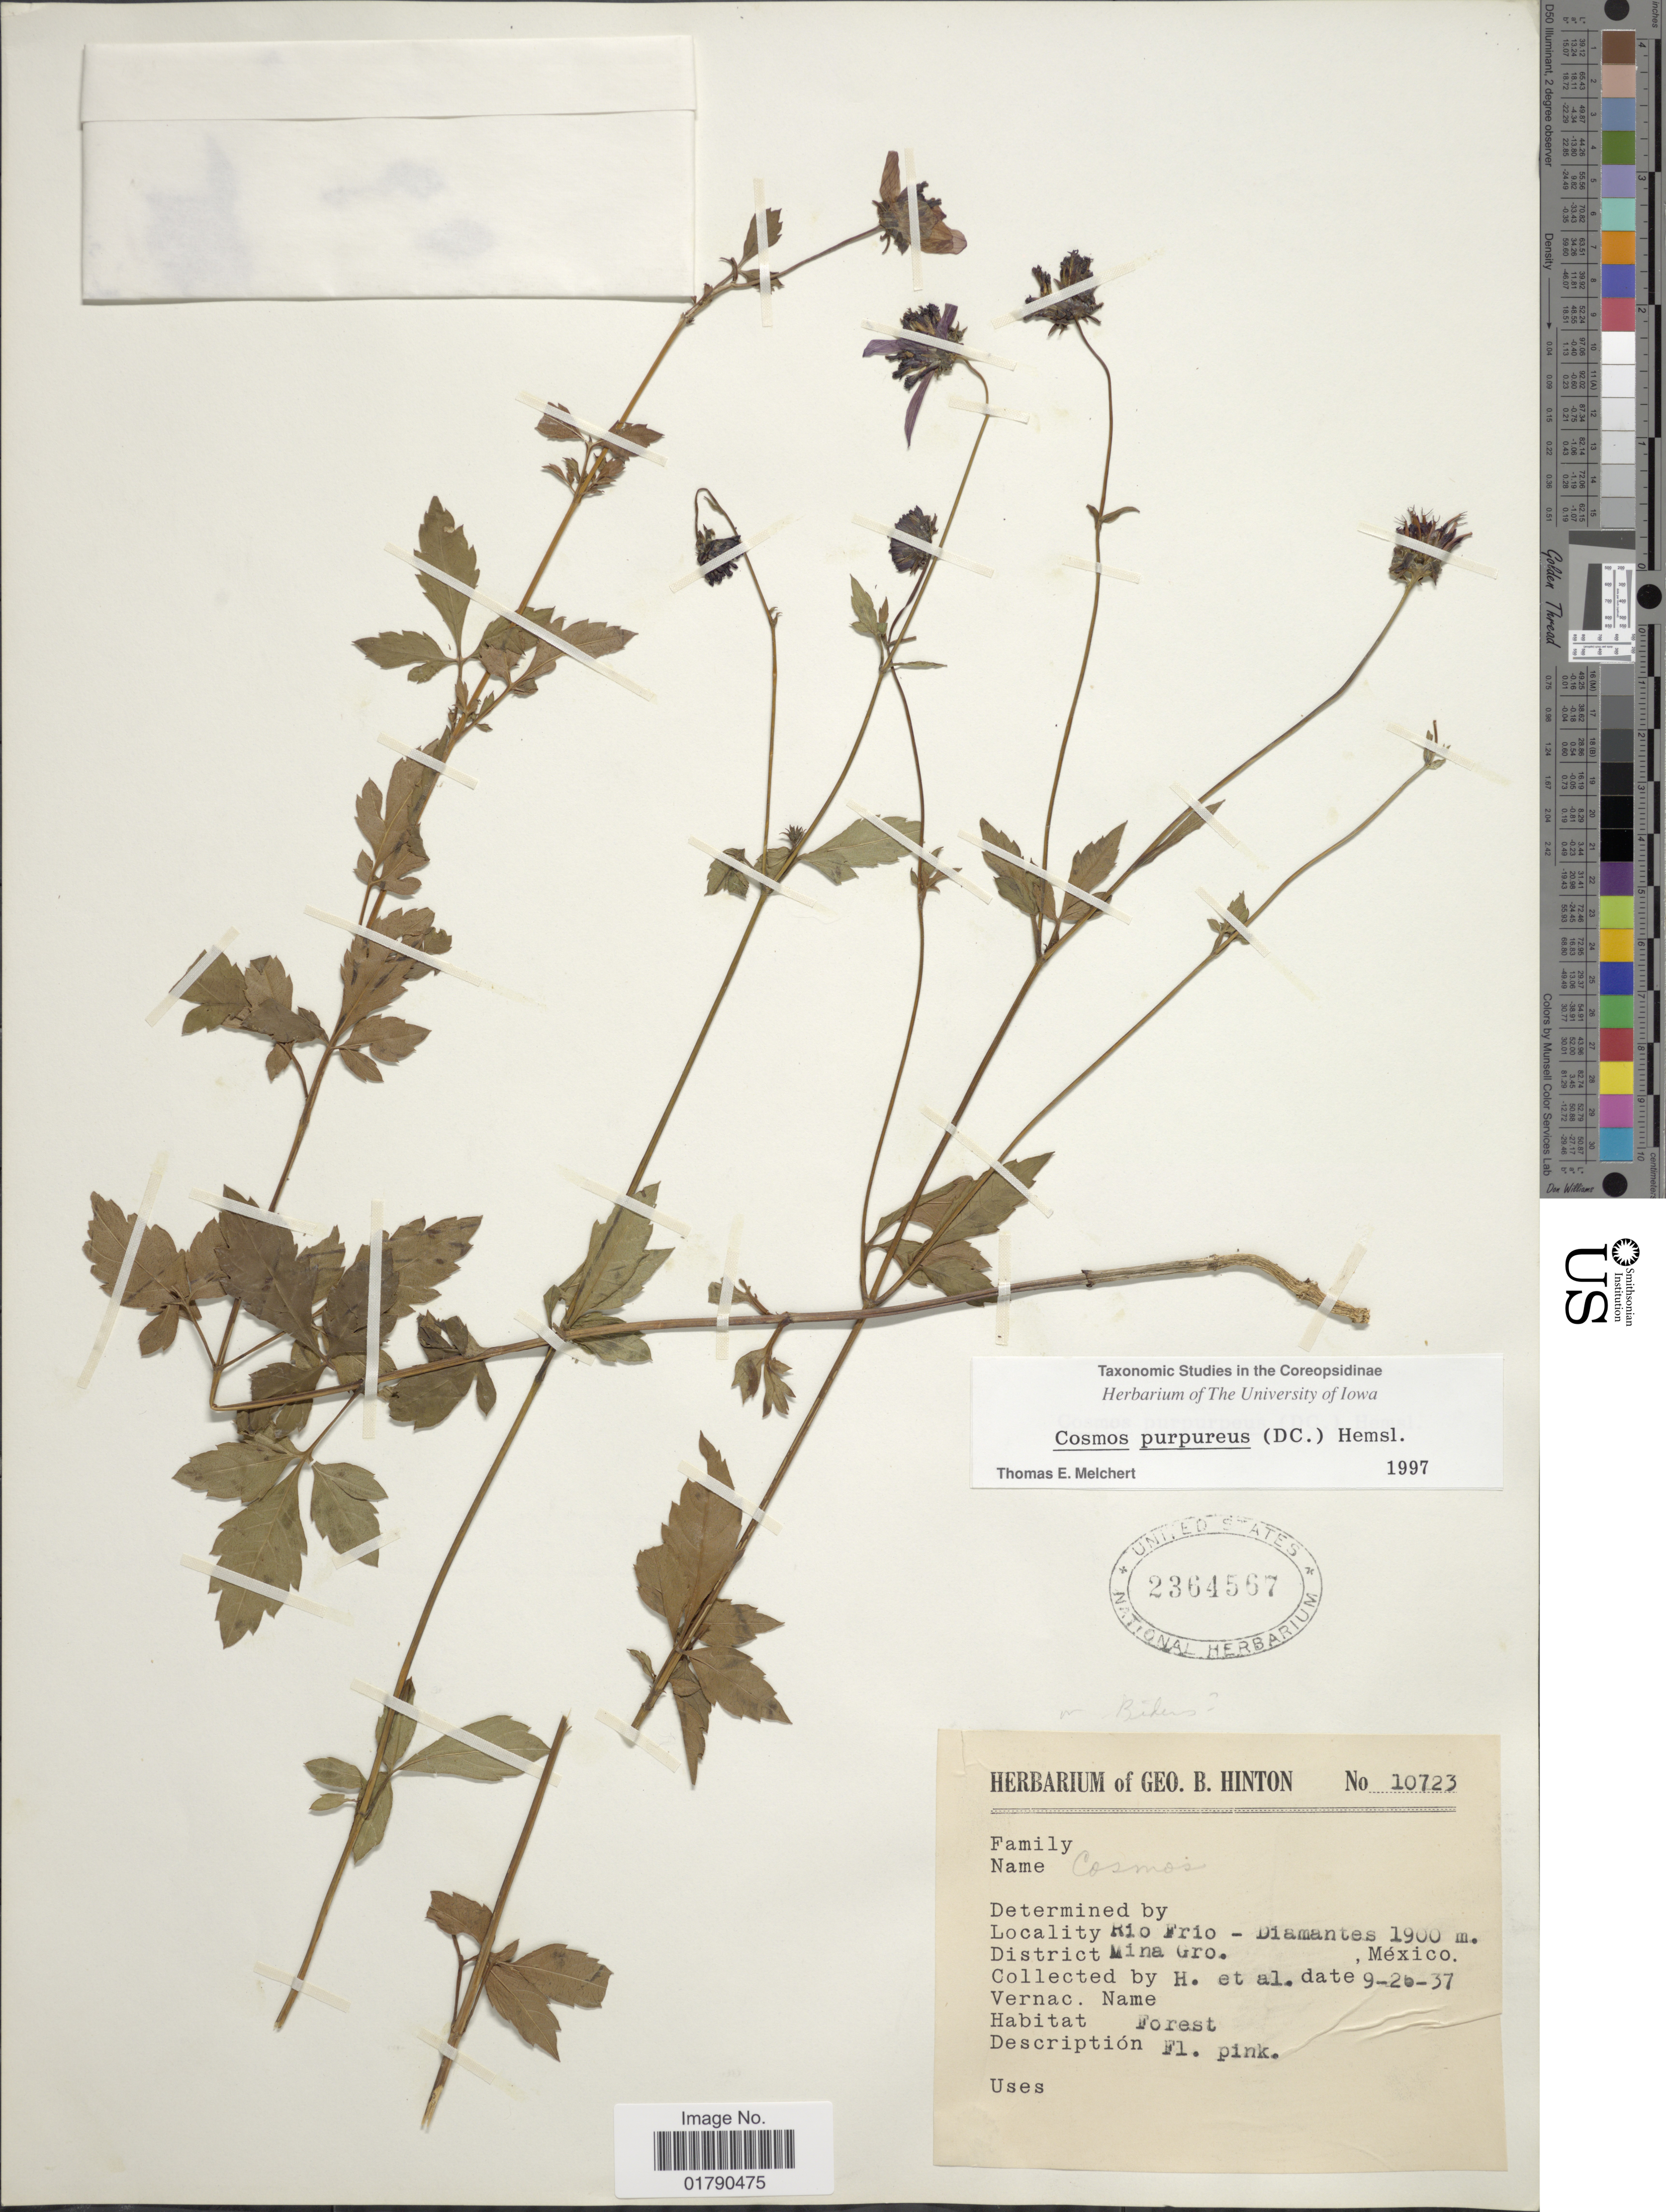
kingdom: Plantae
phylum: Tracheophyta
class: Magnoliopsida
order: Asterales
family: Asteraceae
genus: Cosmos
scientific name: Cosmos pupureus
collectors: G. B. Hinton & et al.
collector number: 10723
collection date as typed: Transcribed d/m/y: 26/9/37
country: Mexico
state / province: Guerrero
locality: Rio Frio-Diamantes, District Mina, Gro.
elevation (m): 1900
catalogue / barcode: US 2364567